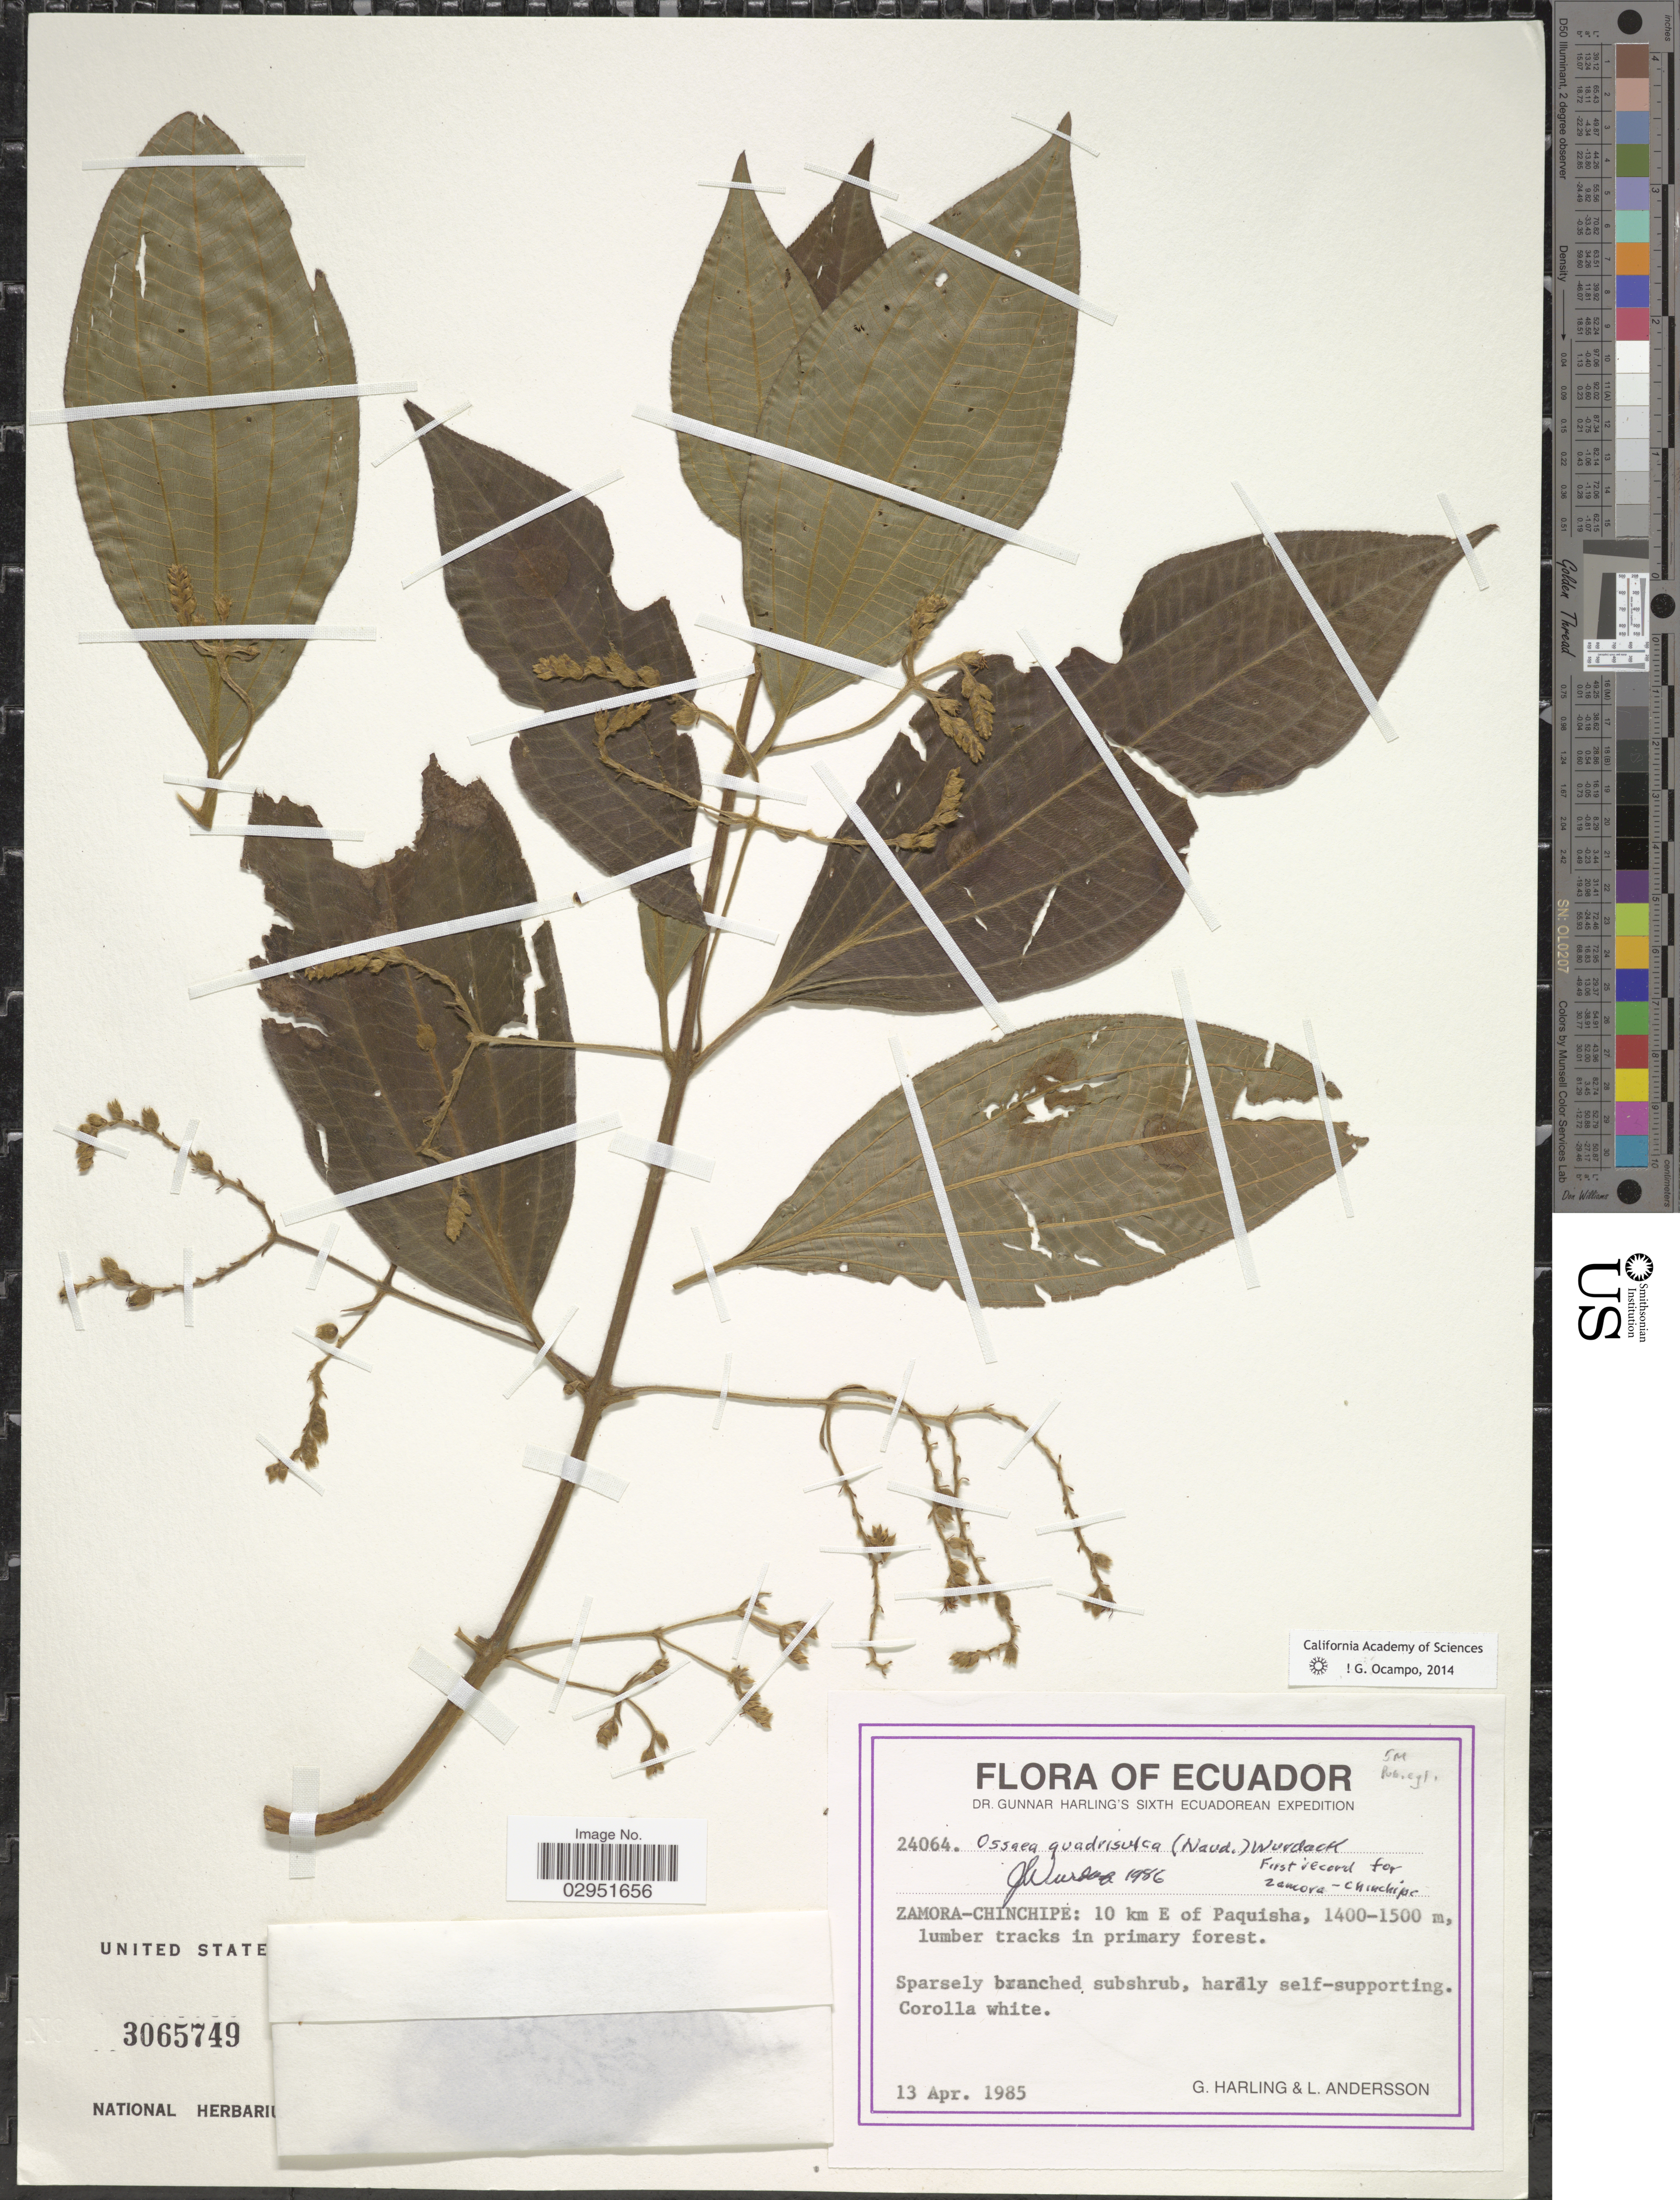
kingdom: Plantae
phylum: Tracheophyta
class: Magnoliopsida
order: Myrtales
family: Melastomataceae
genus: Ossaea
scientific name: Ossaea quadrisulca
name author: (Naudin) Wurdack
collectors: G. Harling & L. Andersson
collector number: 24064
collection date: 1985-04-13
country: Ecuador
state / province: Zamora-Chinchipe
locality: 10 km E of Paquisha.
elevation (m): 1400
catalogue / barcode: US 3065749